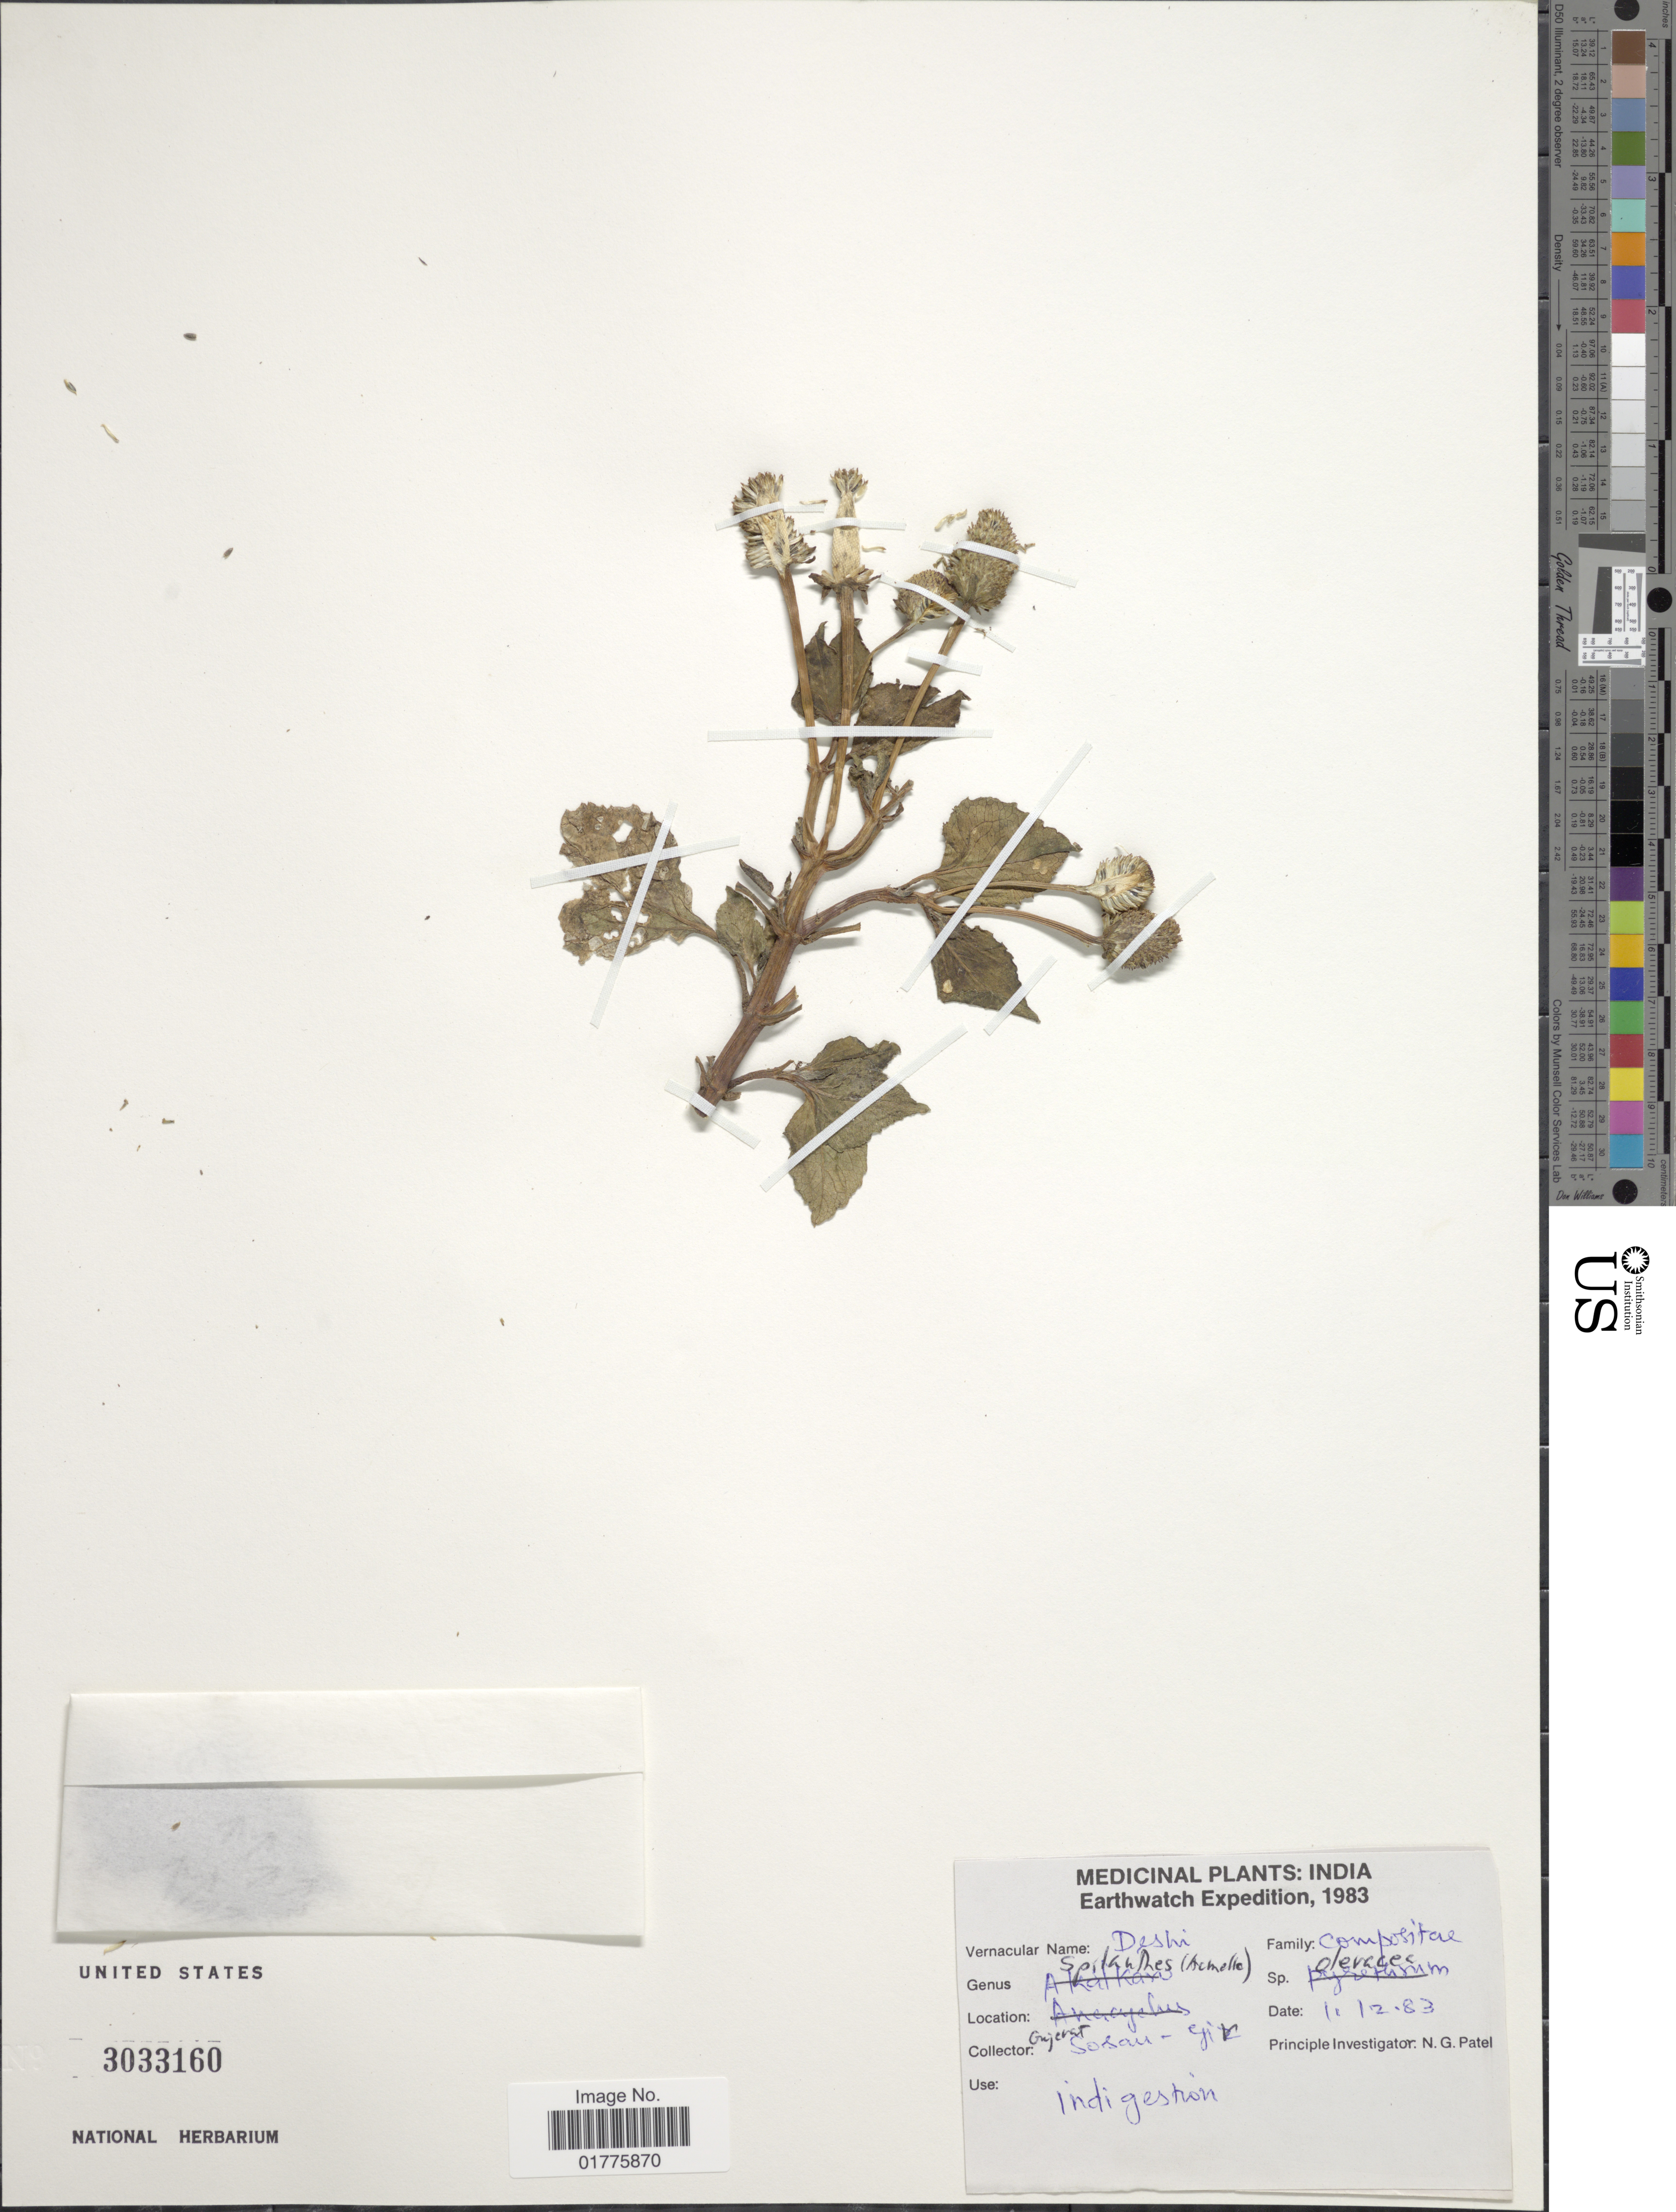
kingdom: Plantae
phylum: Tracheophyta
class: Magnoliopsida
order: Asterales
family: Asteraceae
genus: Acmella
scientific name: Acmella oleracea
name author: (L.) R.K. Jansen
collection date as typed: Transcribed d/m/y: 1/2/83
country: India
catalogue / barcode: US 3033160